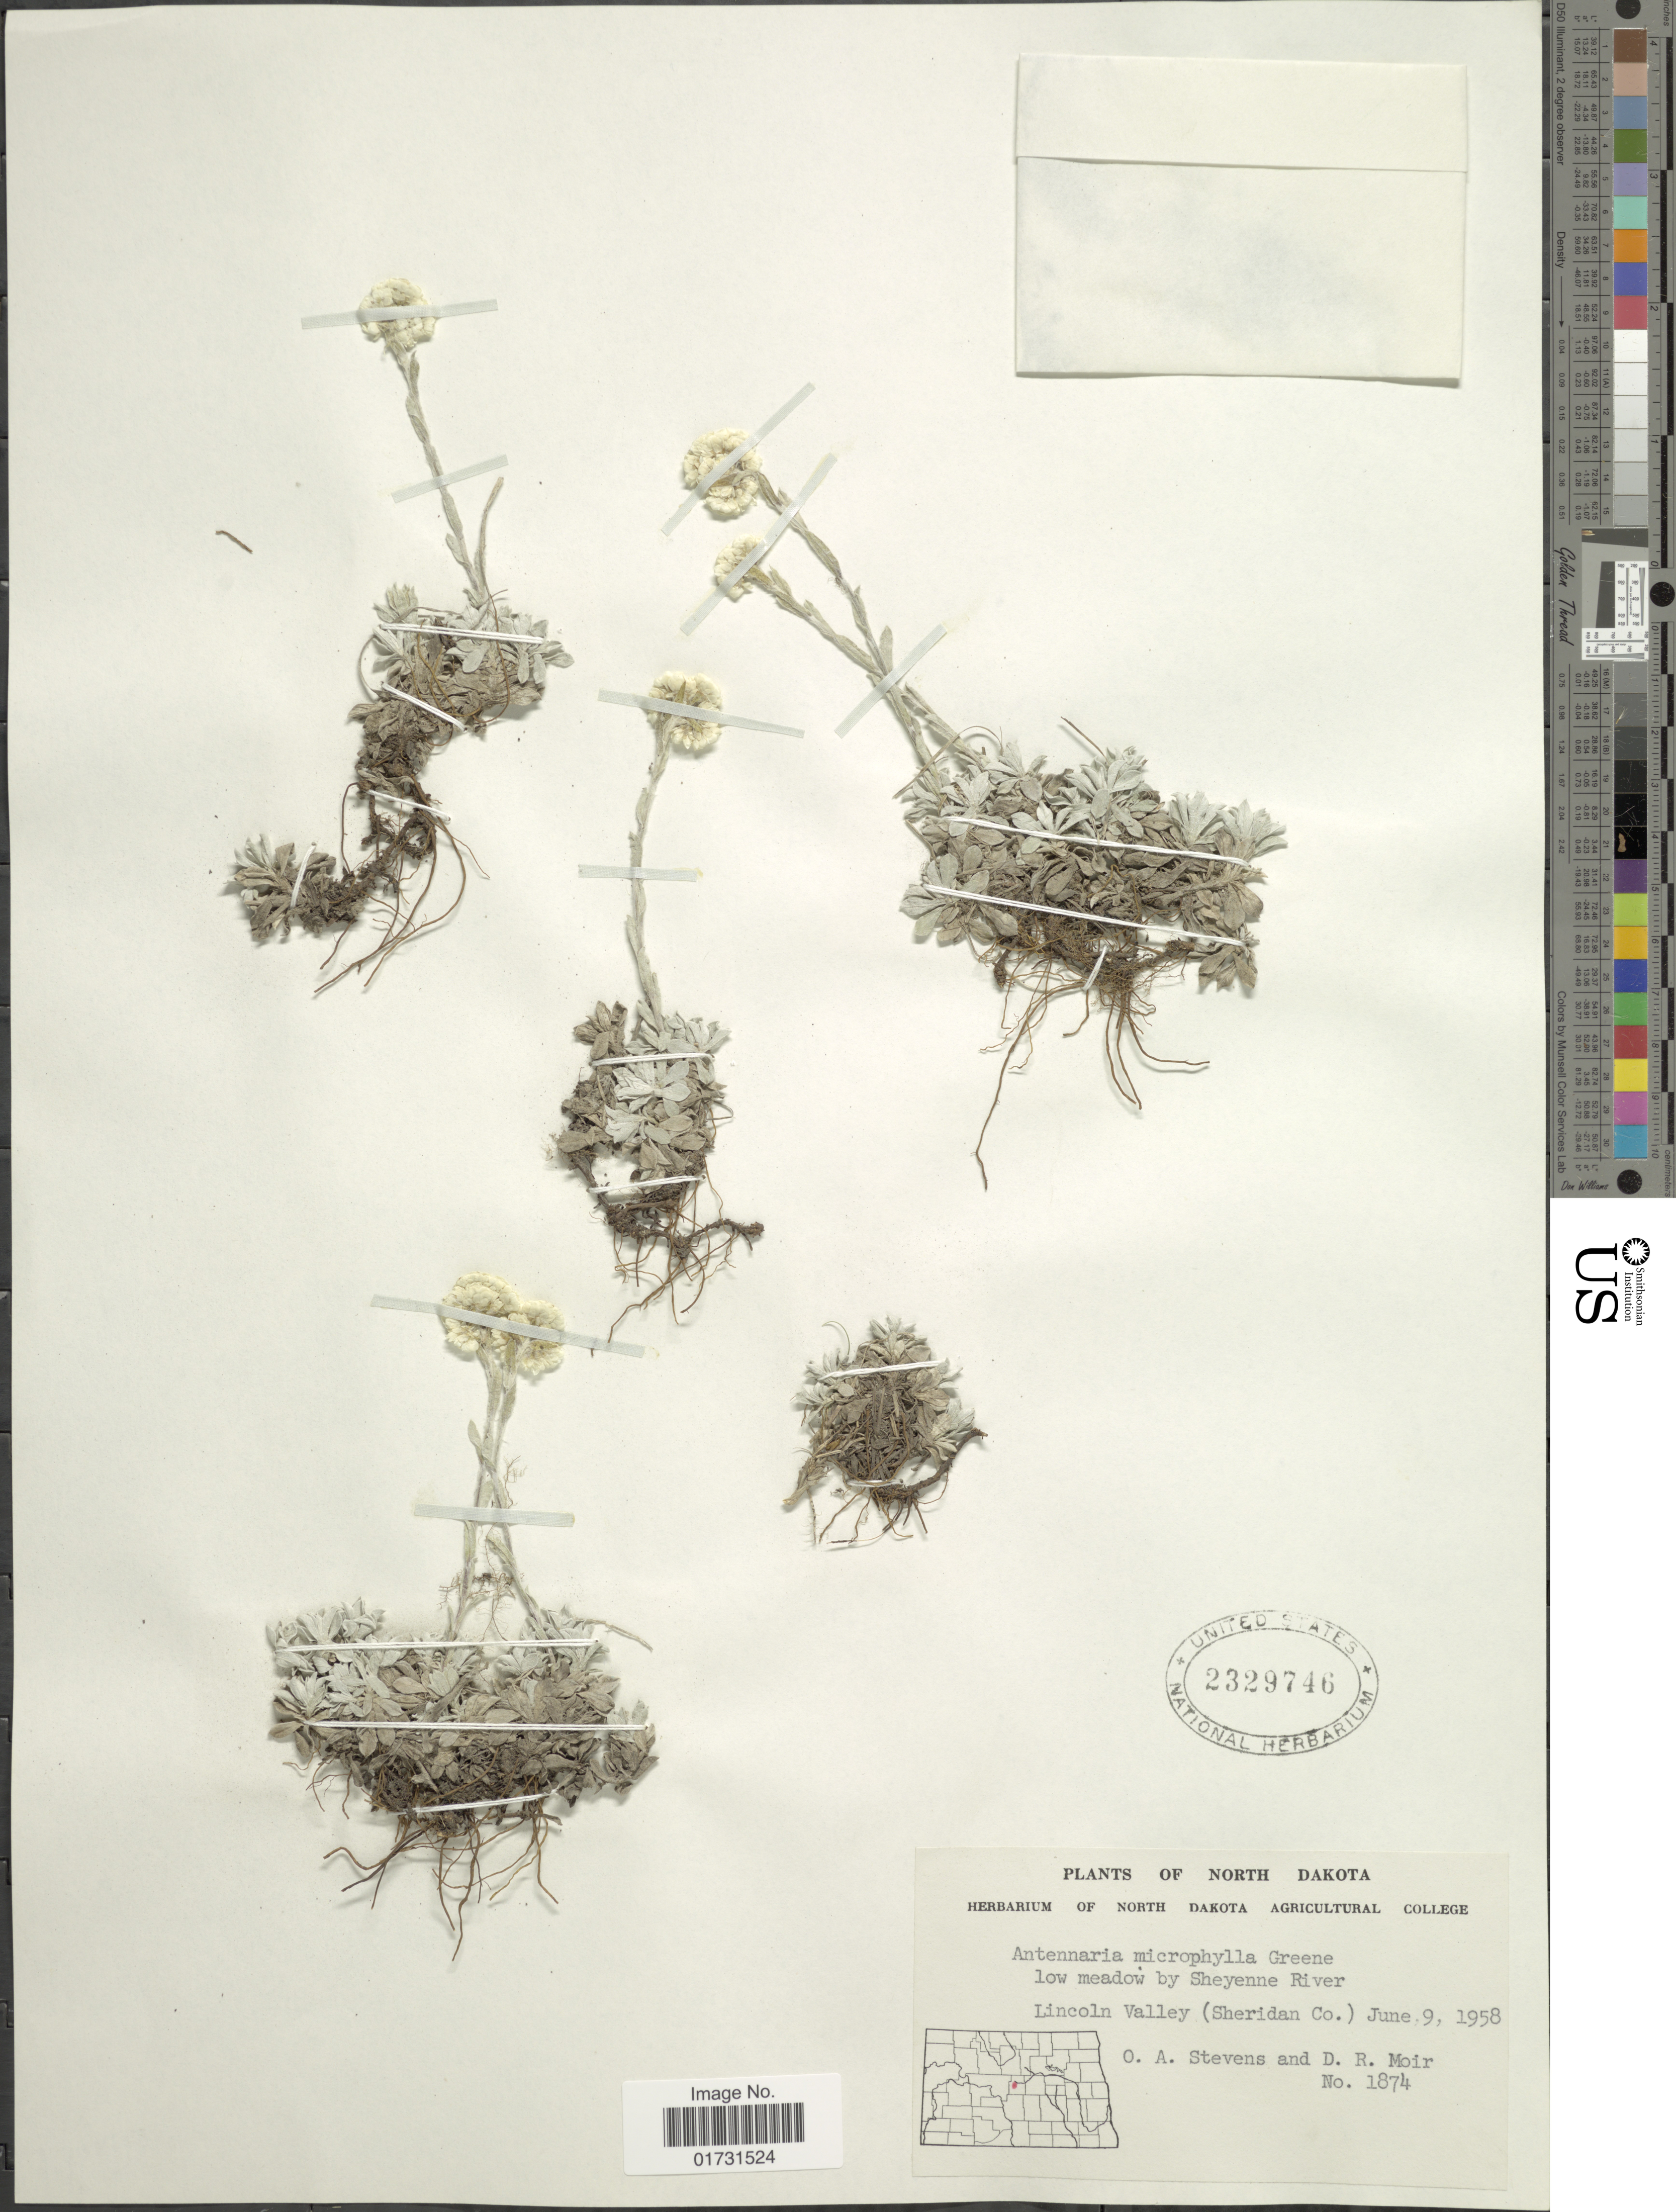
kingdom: Plantae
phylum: Tracheophyta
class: Magnoliopsida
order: Asterales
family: Asteraceae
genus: Antennaria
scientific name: Antennaria microphylla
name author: Rydb.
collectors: O. A. Stevens & D. Moir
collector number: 1874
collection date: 1958-06-09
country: United States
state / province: North Dakota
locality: Lincoln Valley (Sheridan Co.)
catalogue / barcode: US 2329746